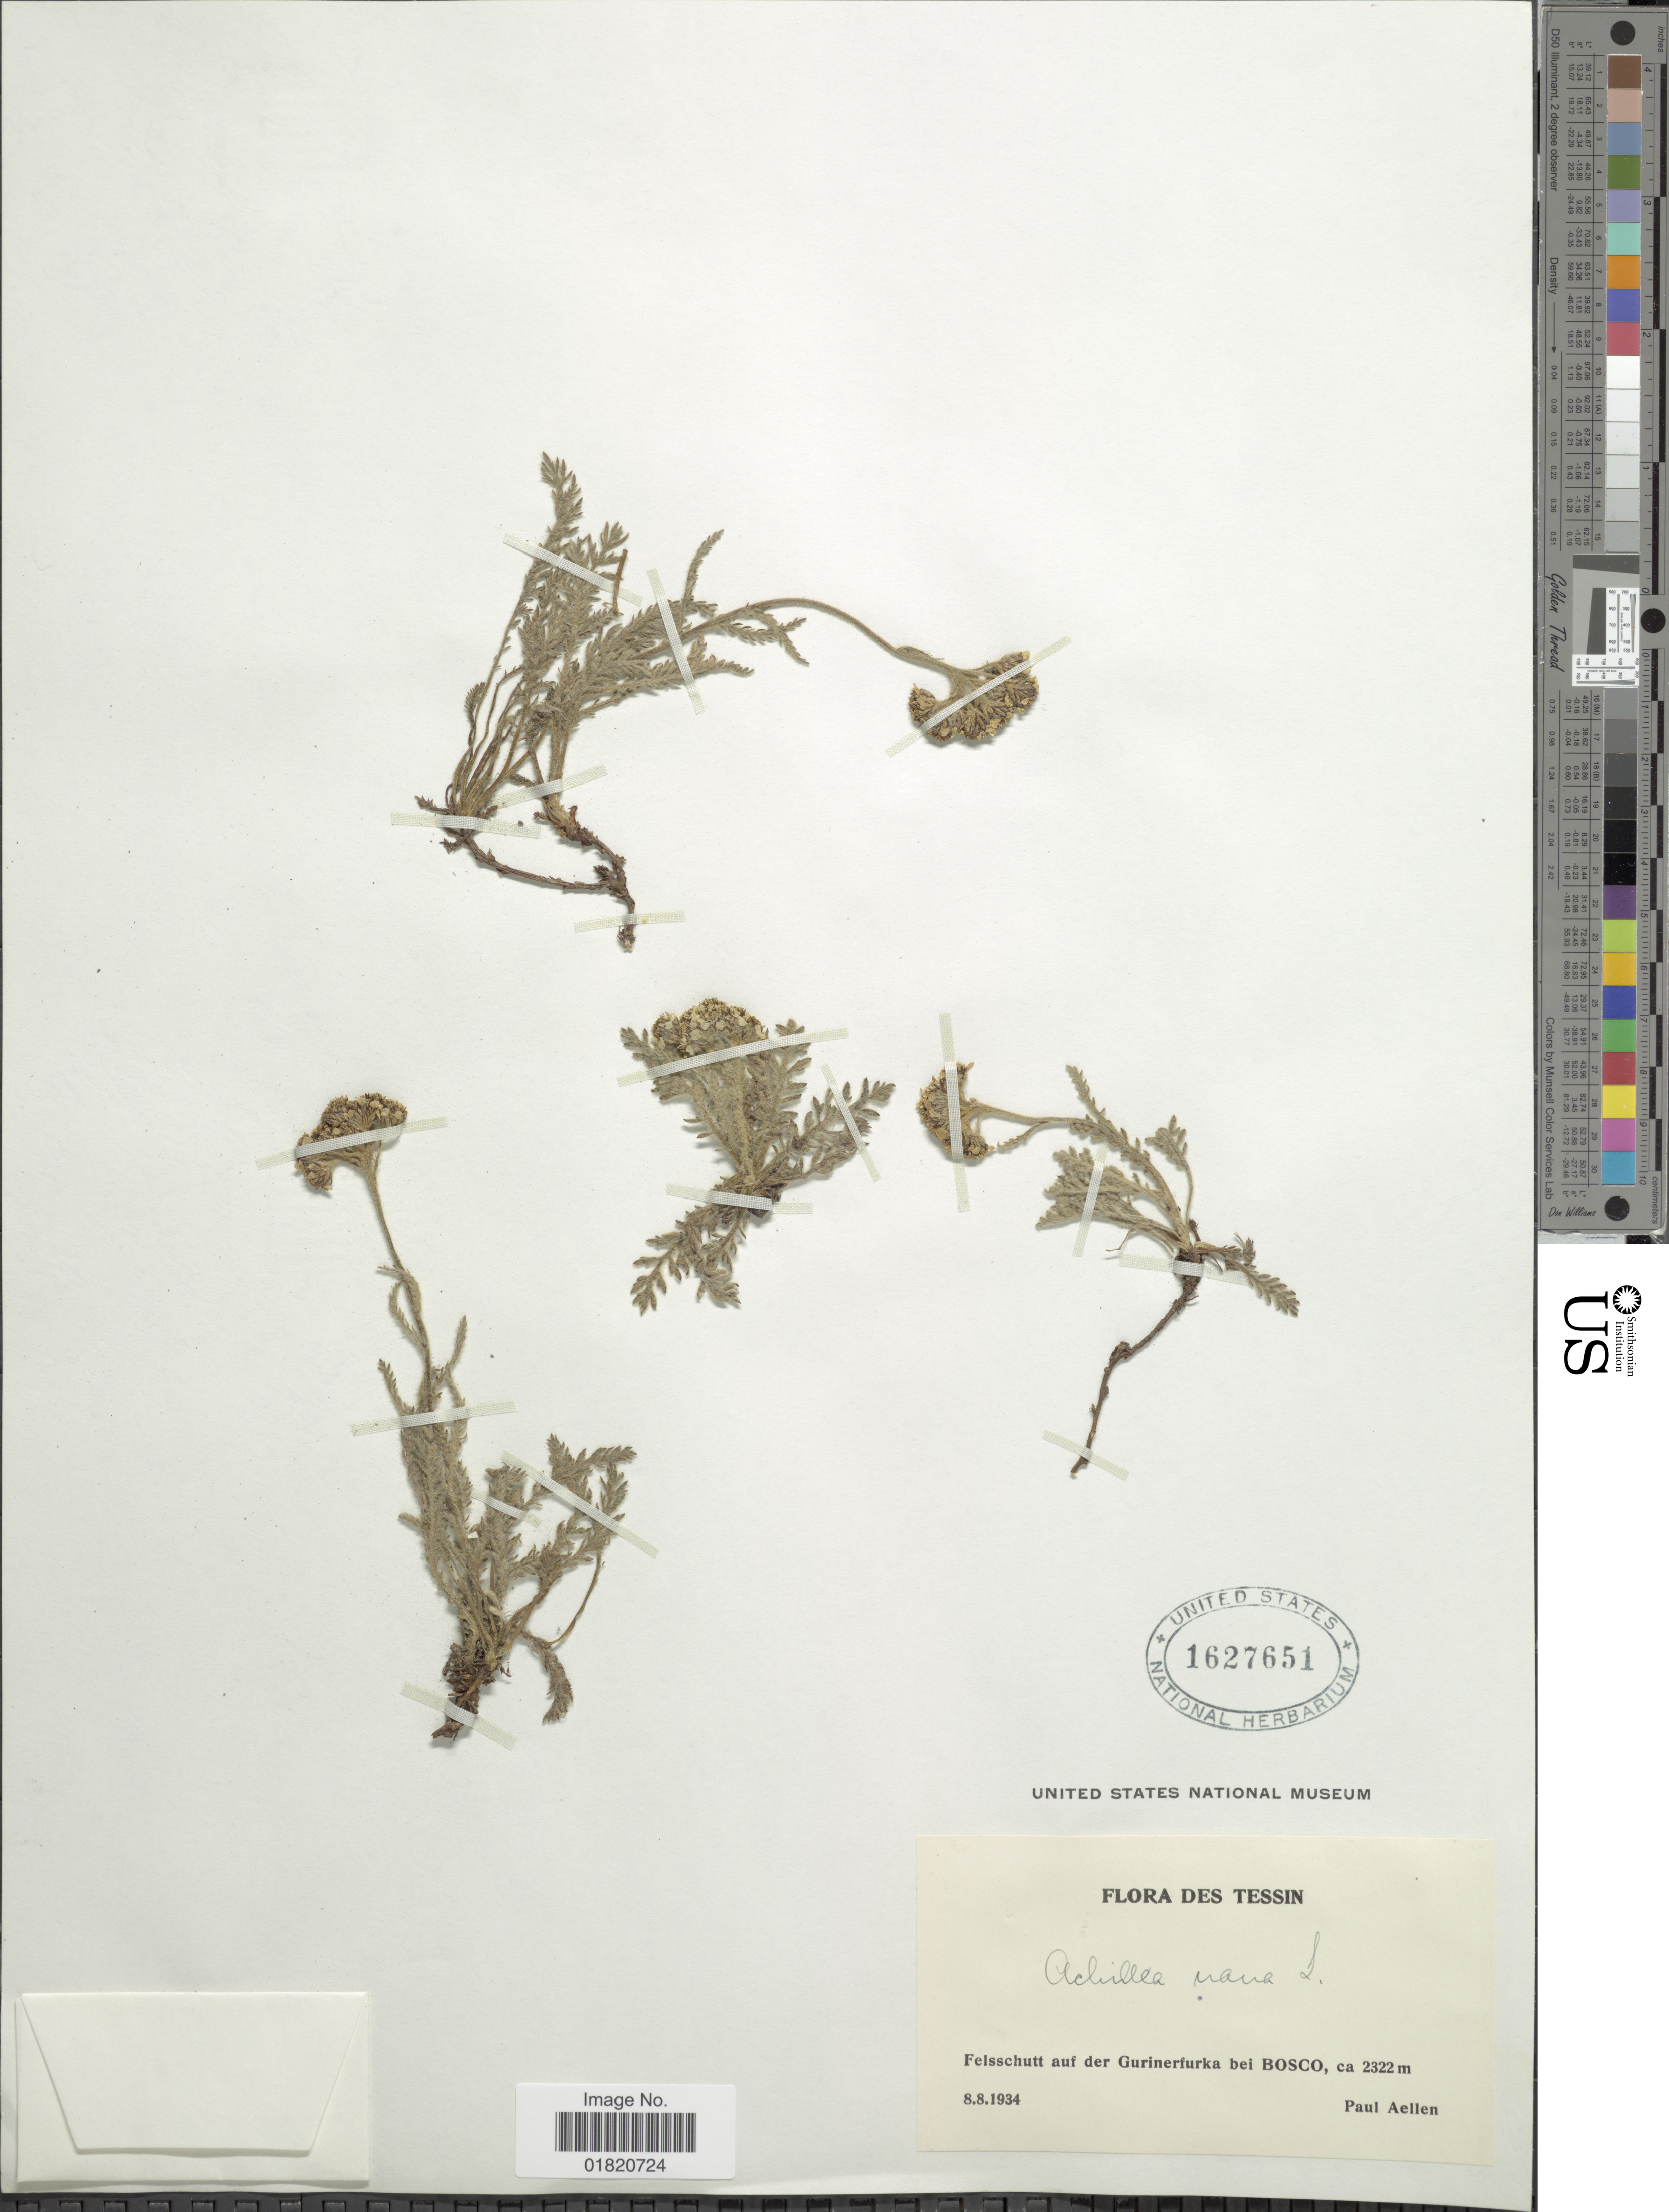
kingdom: Plantae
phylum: Tracheophyta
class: Magnoliopsida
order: Asterales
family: Asteraceae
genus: Achillea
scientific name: Achillea nana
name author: L.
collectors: P. Aellen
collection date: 1934-08-08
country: Germany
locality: Tessin. Felsschutt auf der Gurinerfurka bei Bosco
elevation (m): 2322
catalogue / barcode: US 1627651